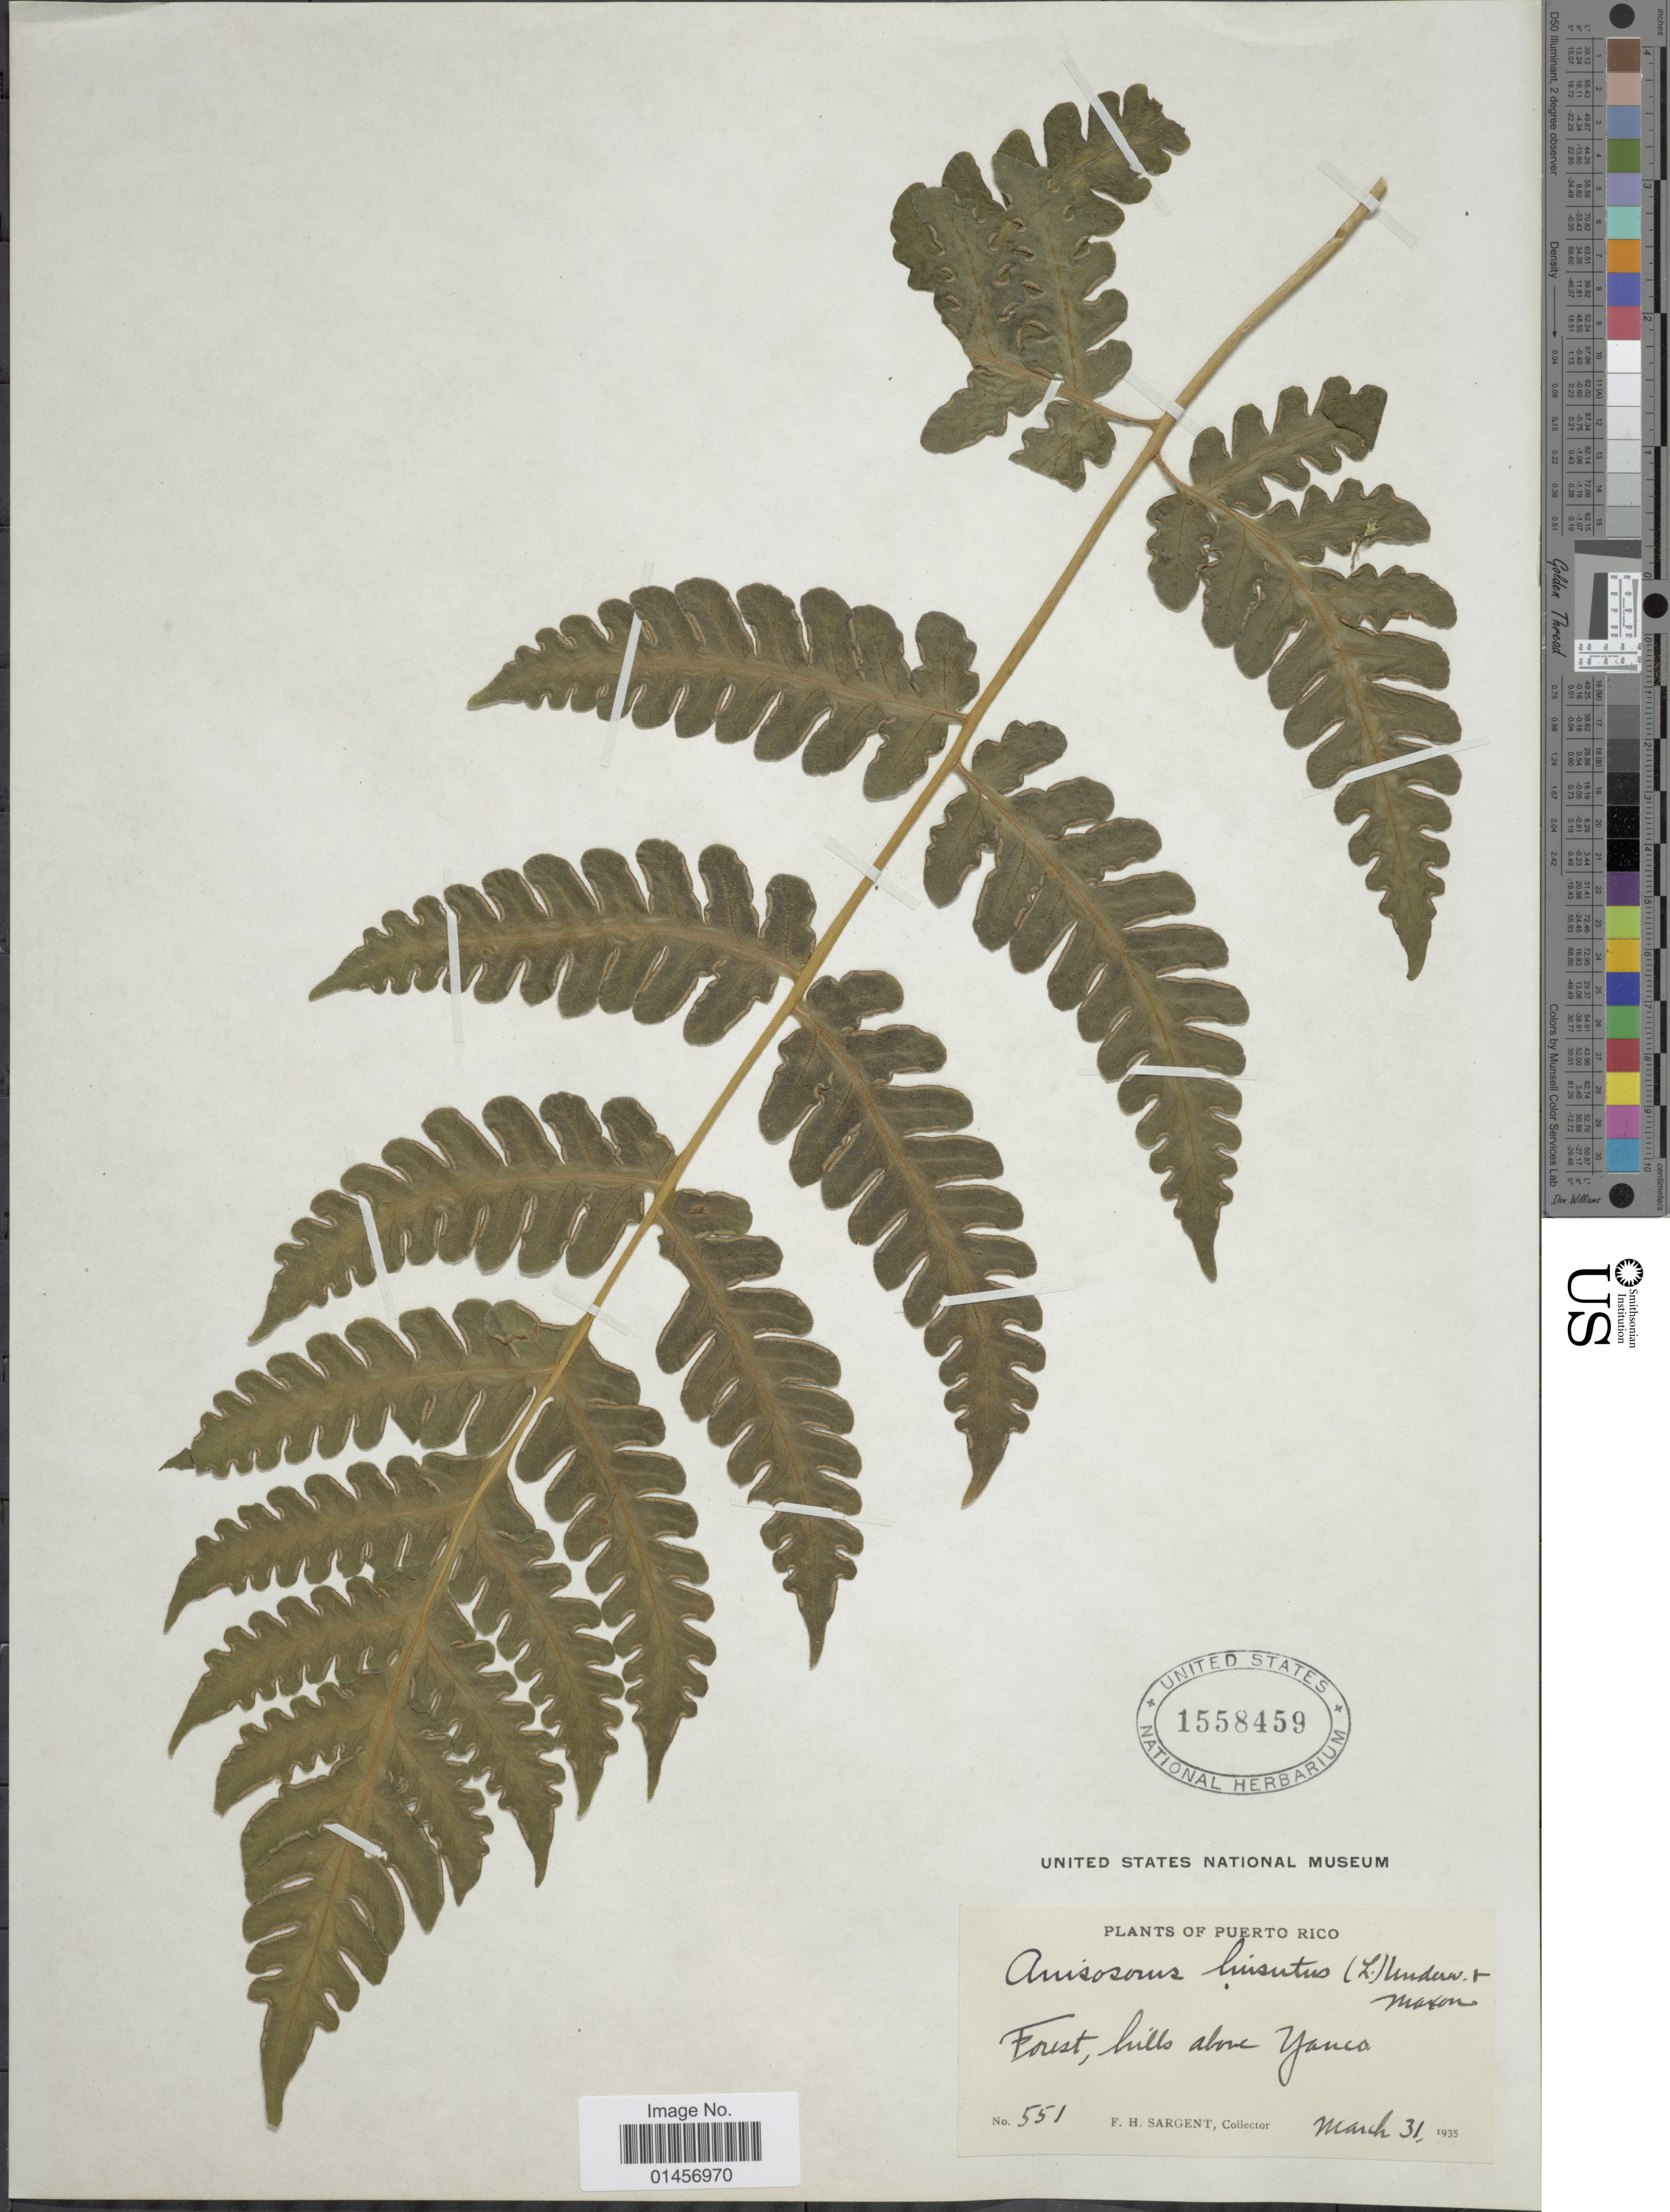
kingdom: Plantae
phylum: Tracheophyta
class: Polypodiopsida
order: Polypodiales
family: Lonchitidaceae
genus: Lonchitis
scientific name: Lonchitis hirsuta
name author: L.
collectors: F. H. Sargent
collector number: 551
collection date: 1935-03-31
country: Puerto Rico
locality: Puerto Rico, Forest, hills above Yanco.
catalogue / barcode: US 1558459